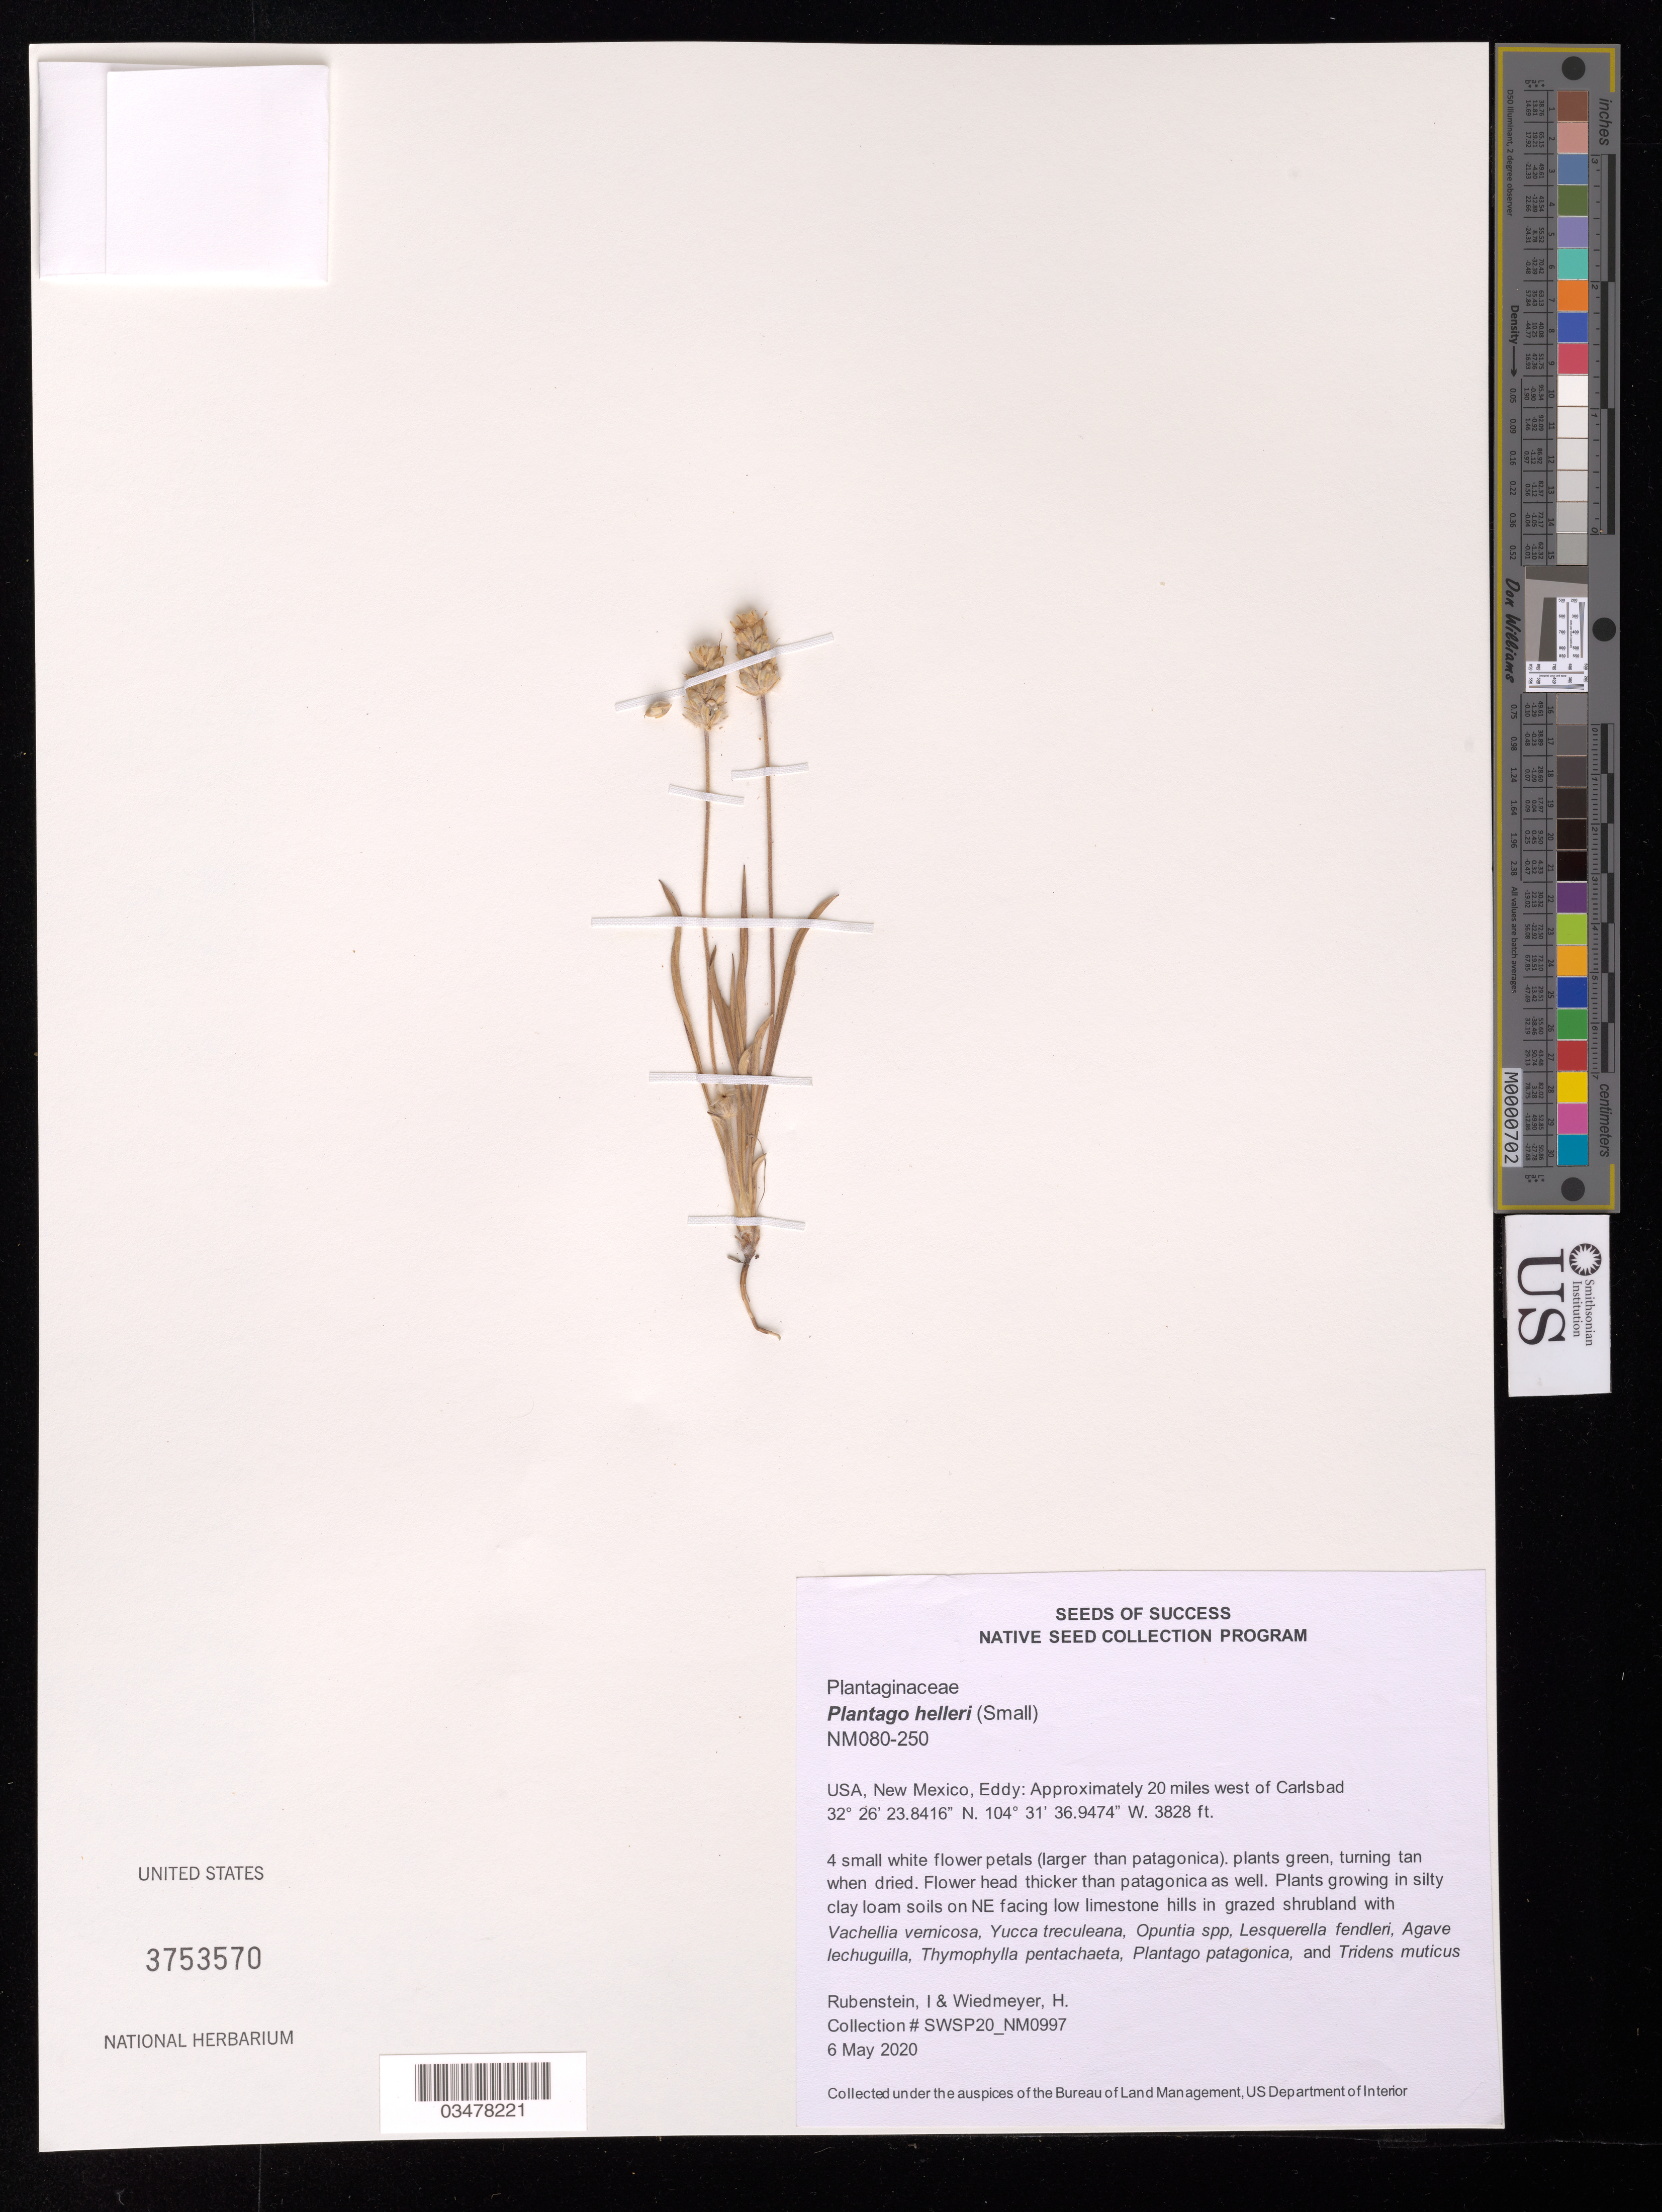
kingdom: Plantae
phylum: Tracheophyta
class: Magnoliopsida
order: Lamiales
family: Plantaginaceae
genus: Plantago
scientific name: Plantago helleri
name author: Small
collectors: I. Rubenstein & H. Wiedmeyer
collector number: NM080-250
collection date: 2020-05-06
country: United States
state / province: New Mexico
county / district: Eddy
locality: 20 mi. W of Carlsbad.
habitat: Silty clay loam soils on low limestone hills in grazed shrubland. With Vachellia vermicosa, Yucca treculeana, Opuntia sp., etc.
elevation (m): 1167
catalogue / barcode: US 3753570